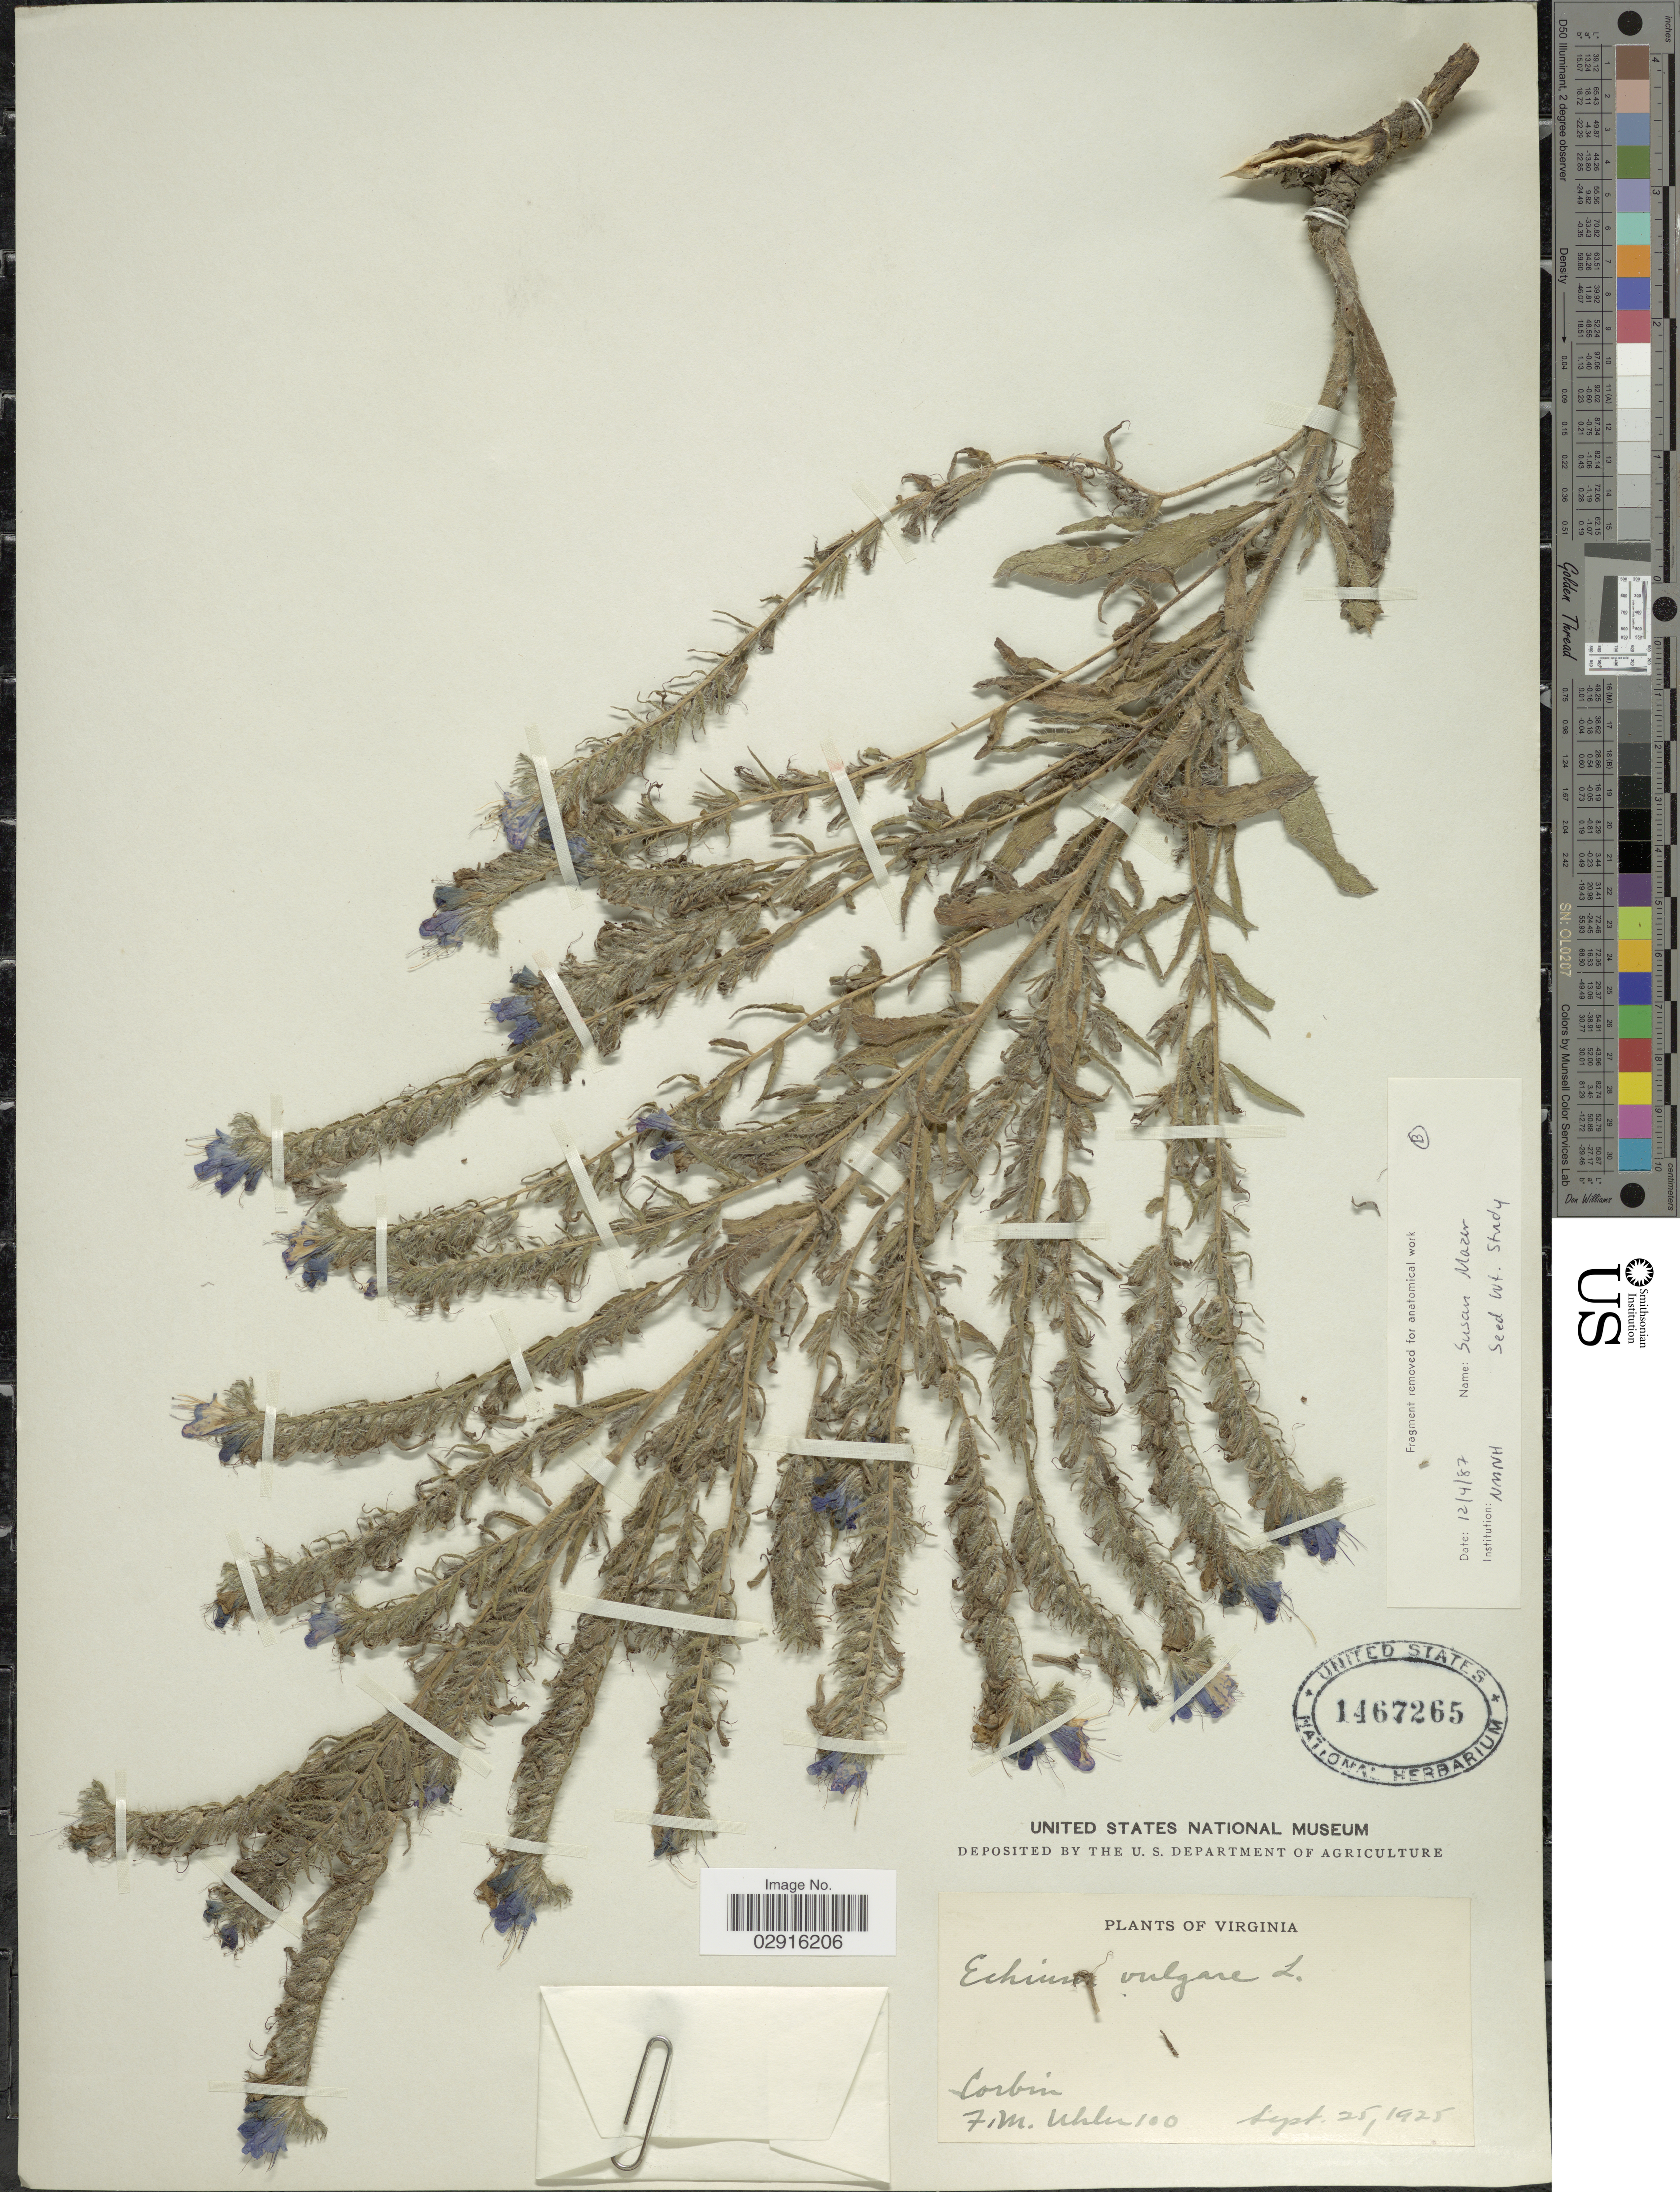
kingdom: Plantae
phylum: Tracheophyta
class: Magnoliopsida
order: Boraginales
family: Boraginaceae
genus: Echium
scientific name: Echium vulgare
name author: L.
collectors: F. M. Uhler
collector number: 100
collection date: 1925-09-25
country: United States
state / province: Virginia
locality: Corbin.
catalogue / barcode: US 1467265